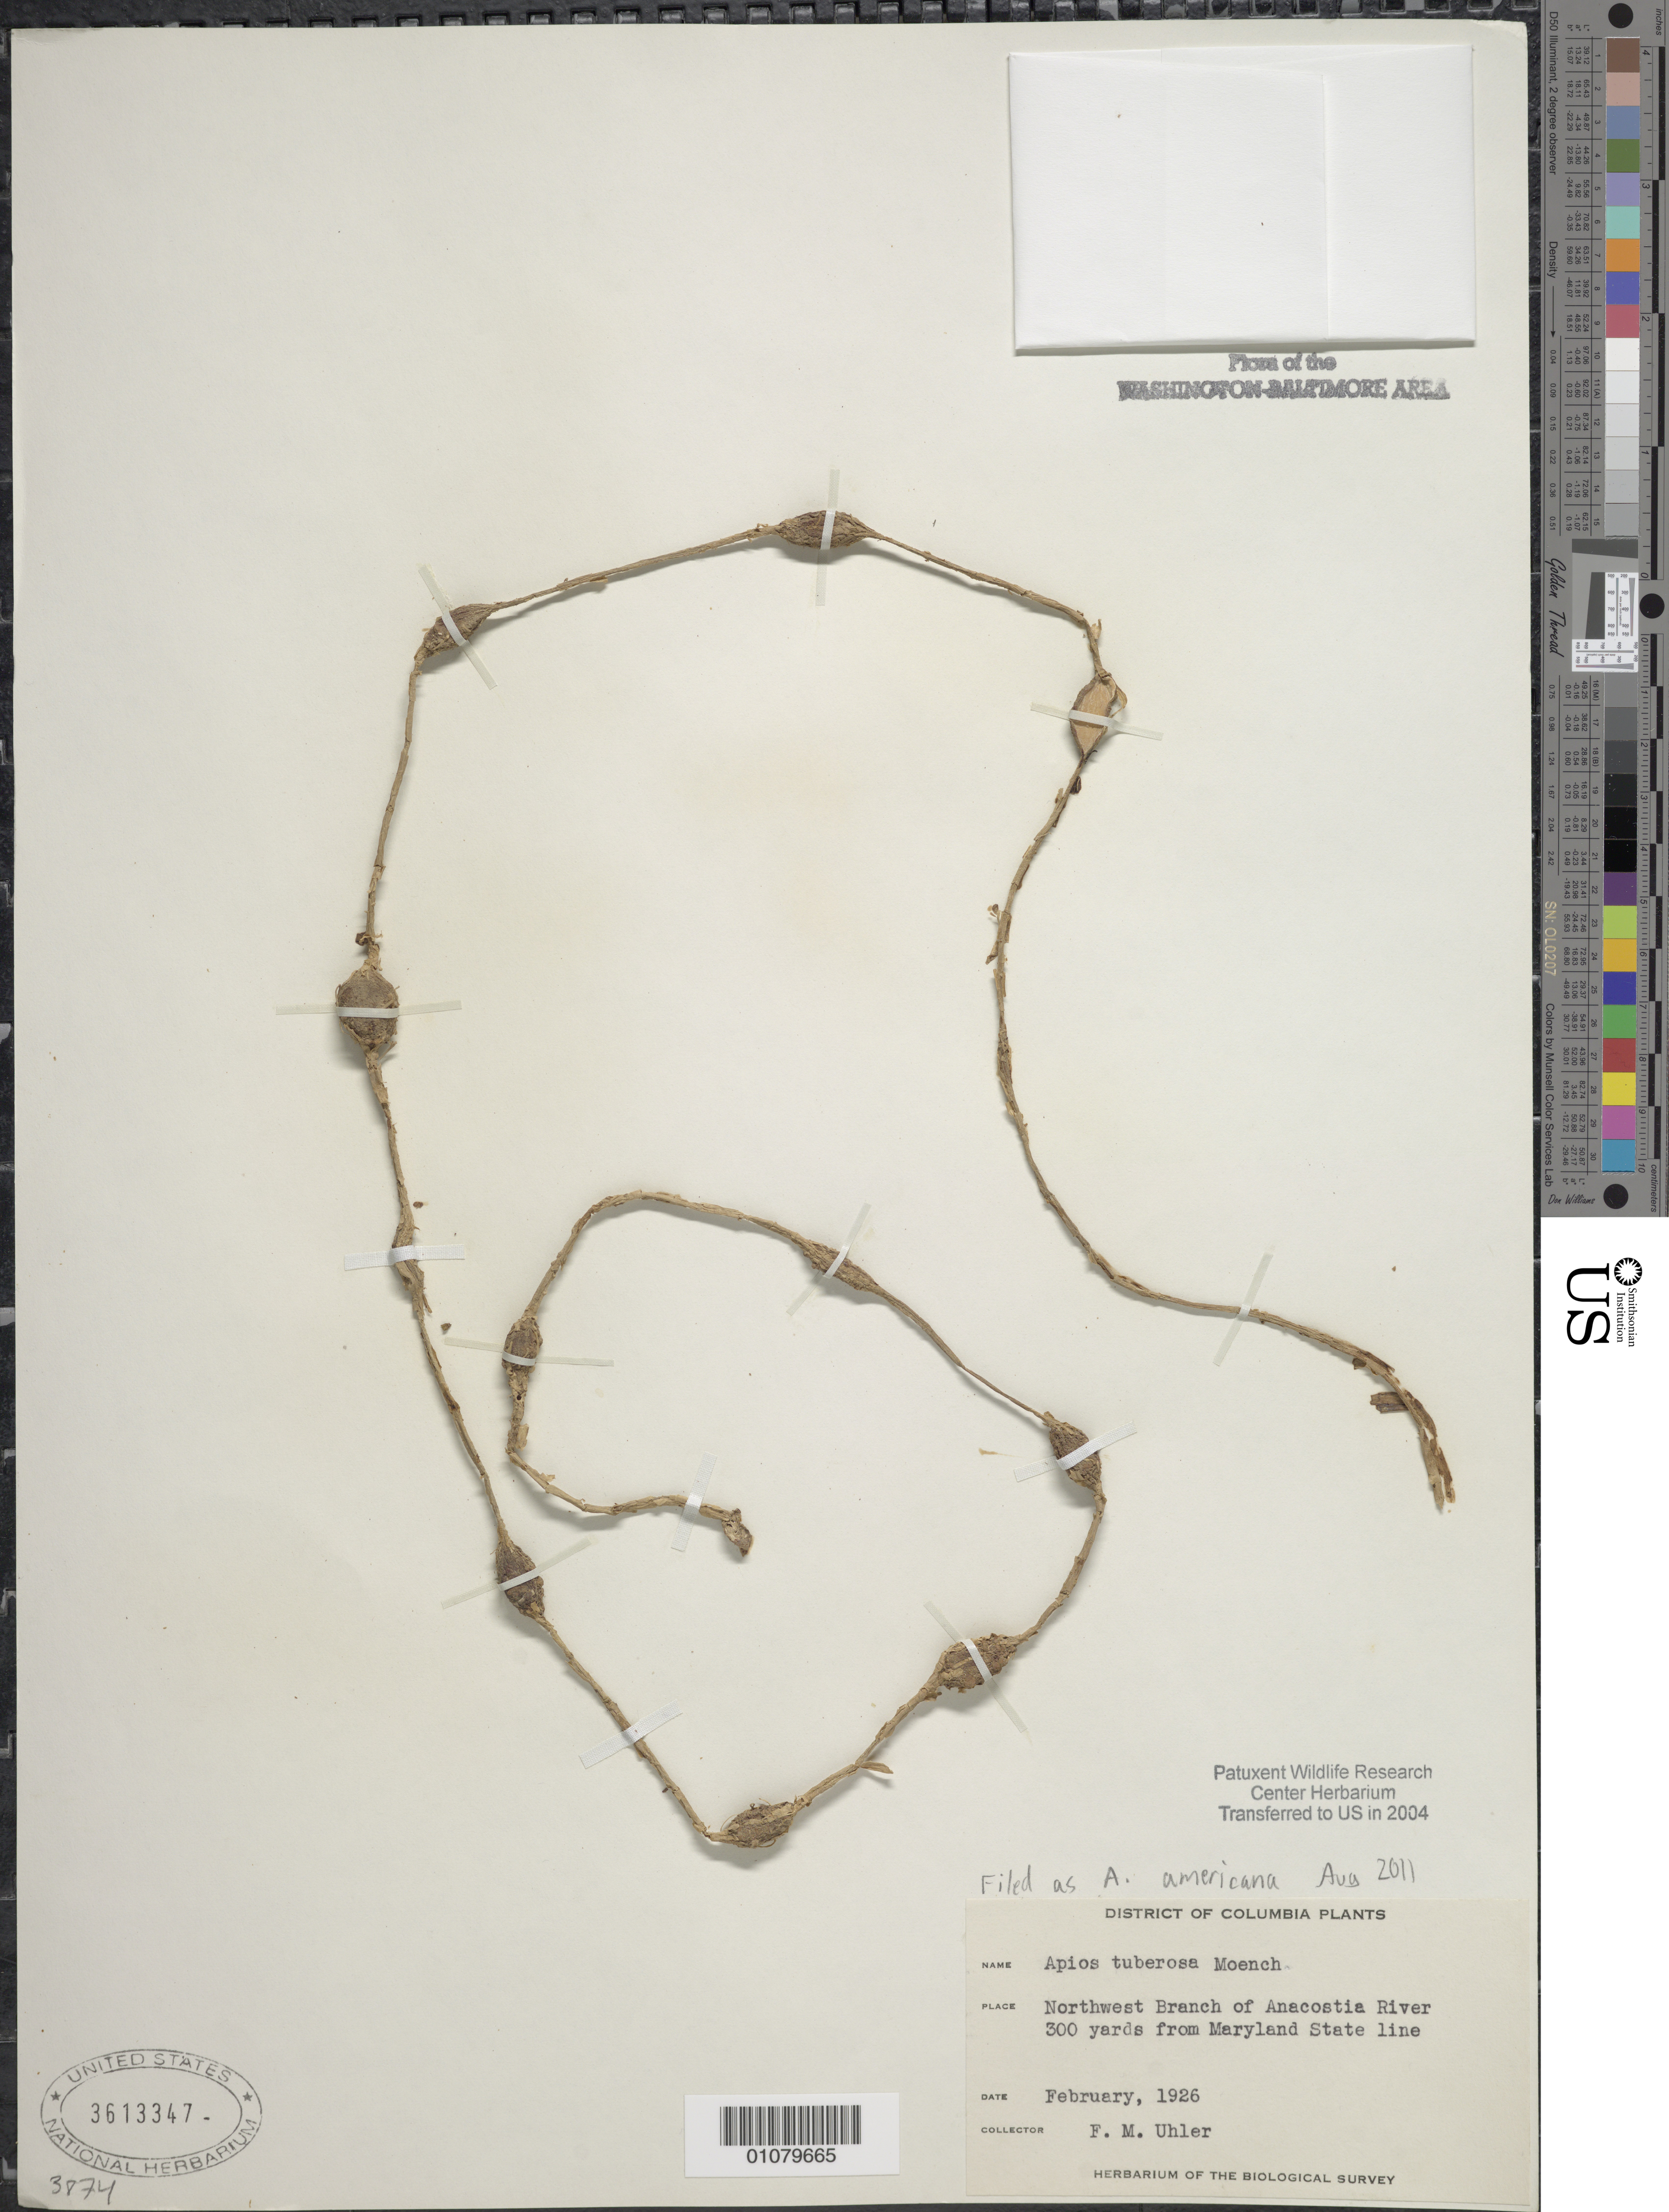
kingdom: Plantae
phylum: Tracheophyta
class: Magnoliopsida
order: Fabales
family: Fabaceae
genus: Apios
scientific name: Apios americana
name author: Medik.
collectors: F. M. Uhler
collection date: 1926-02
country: United States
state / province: District of Columbia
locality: N.W. branch of the Anacostia River. 300 yds. from the Md state line.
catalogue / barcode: US 3613347